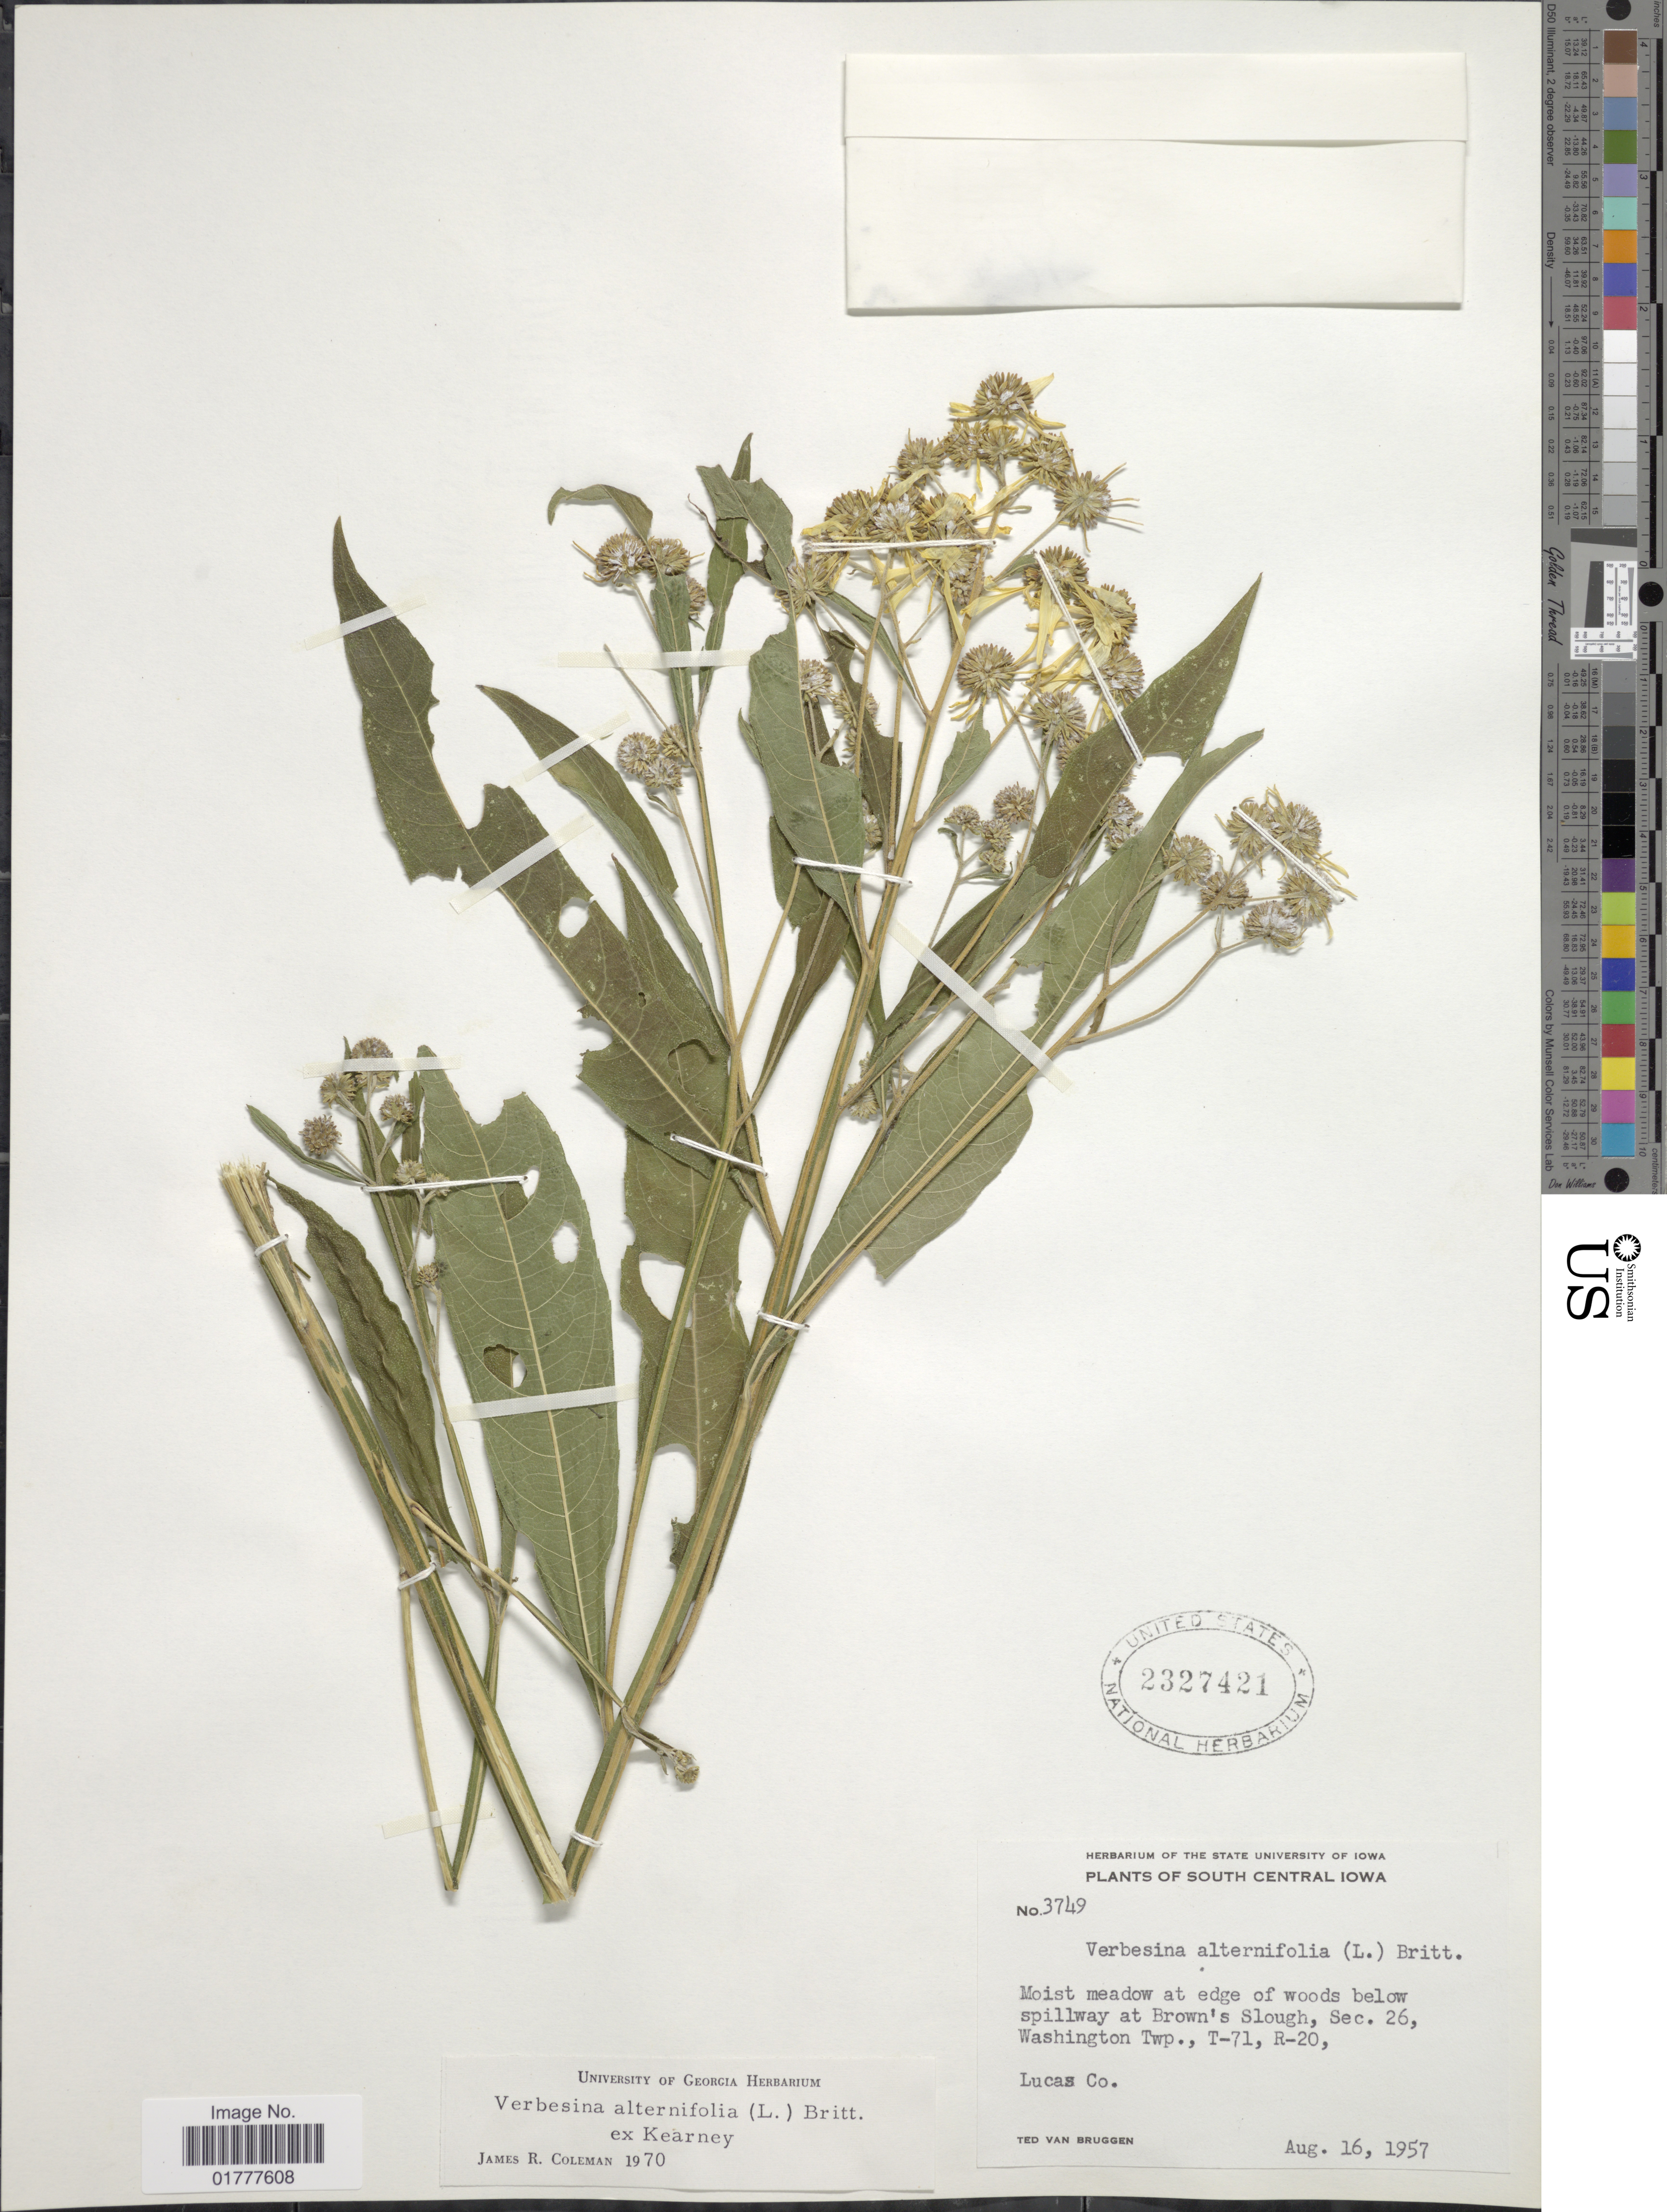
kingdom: Plantae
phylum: Tracheophyta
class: Magnoliopsida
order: Asterales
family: Asteraceae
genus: Actinomeris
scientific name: Actinomeris alternifolia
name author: (L.) DC.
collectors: T. van Bruggen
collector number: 3749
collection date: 1957-08-16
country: United States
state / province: Iowa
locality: Below Spillway at Brown's Slough, Sec. 26 Washington Twp. T-71, R-20. Lucas Co.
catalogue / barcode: US 2327421